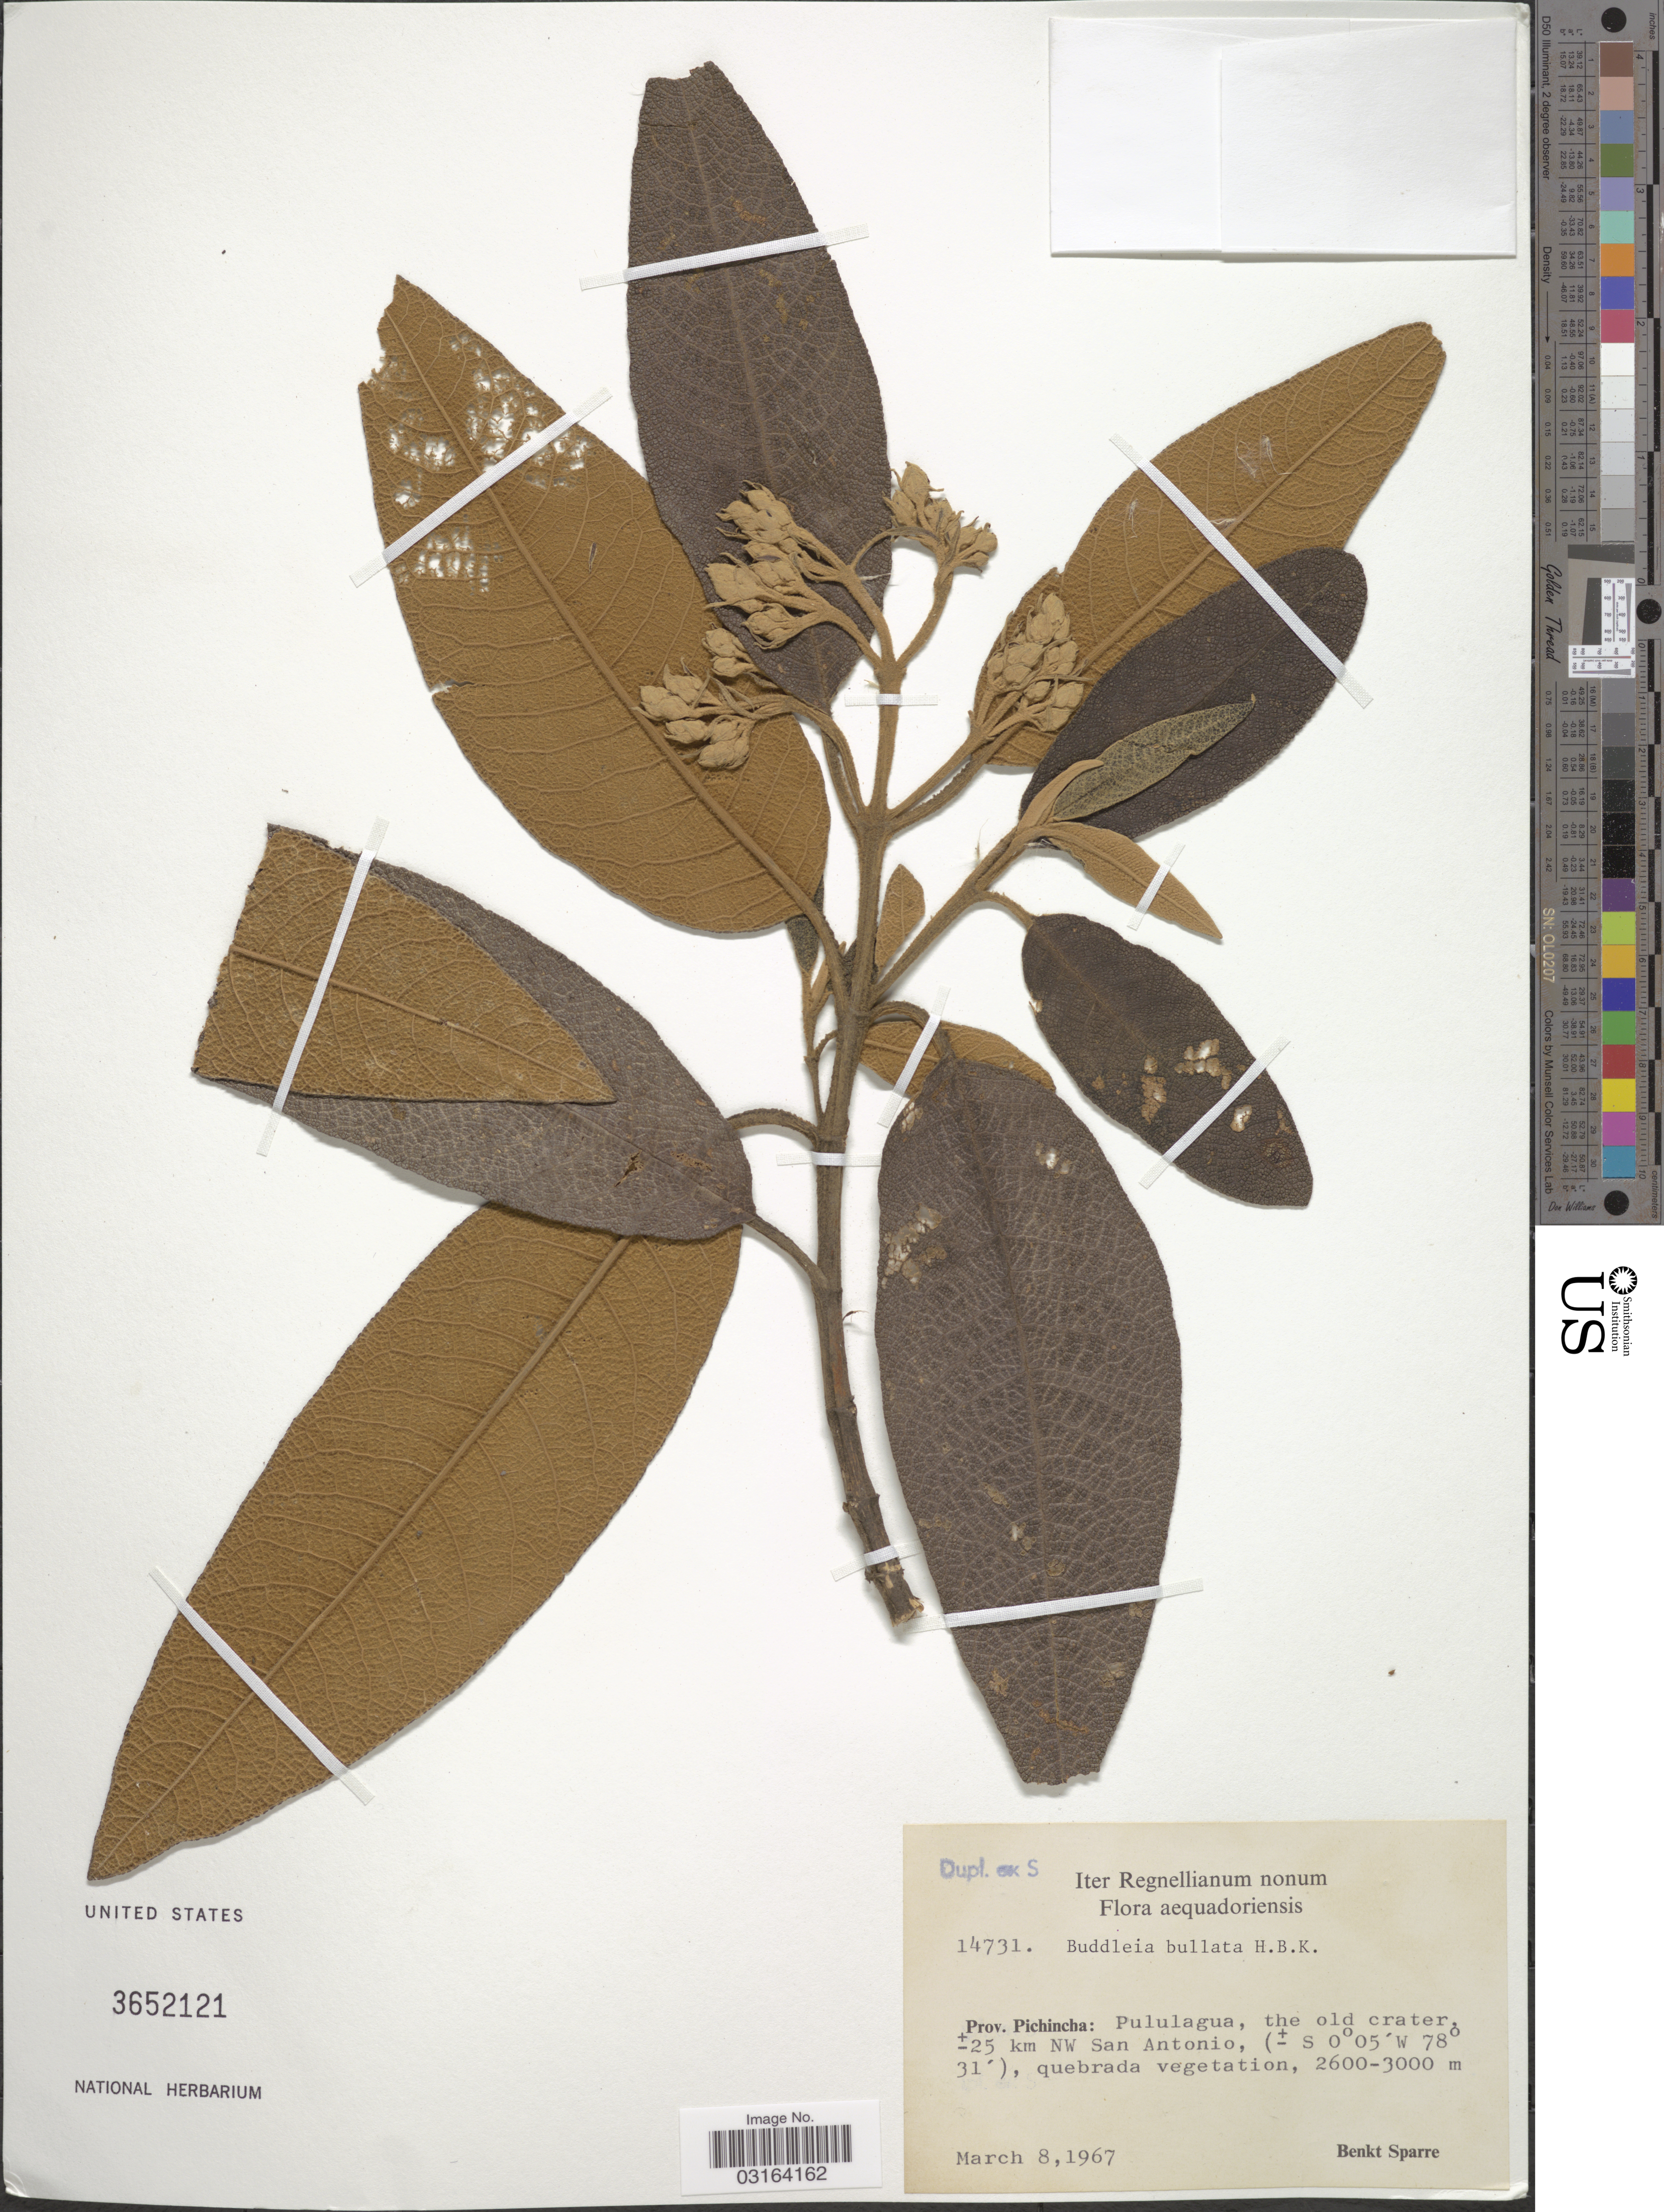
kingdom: Plantae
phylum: Tracheophyta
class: Magnoliopsida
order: Lamiales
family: Scrophulariaceae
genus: Buddleja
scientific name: Buddleja bullata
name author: Kunth in Humb. & et al.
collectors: B. Sparre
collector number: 14731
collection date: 1967-03-08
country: Ecuador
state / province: Pichincha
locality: Pululagua, the old crater ± 25 km NW San Antonio.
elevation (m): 2600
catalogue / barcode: US 3652121